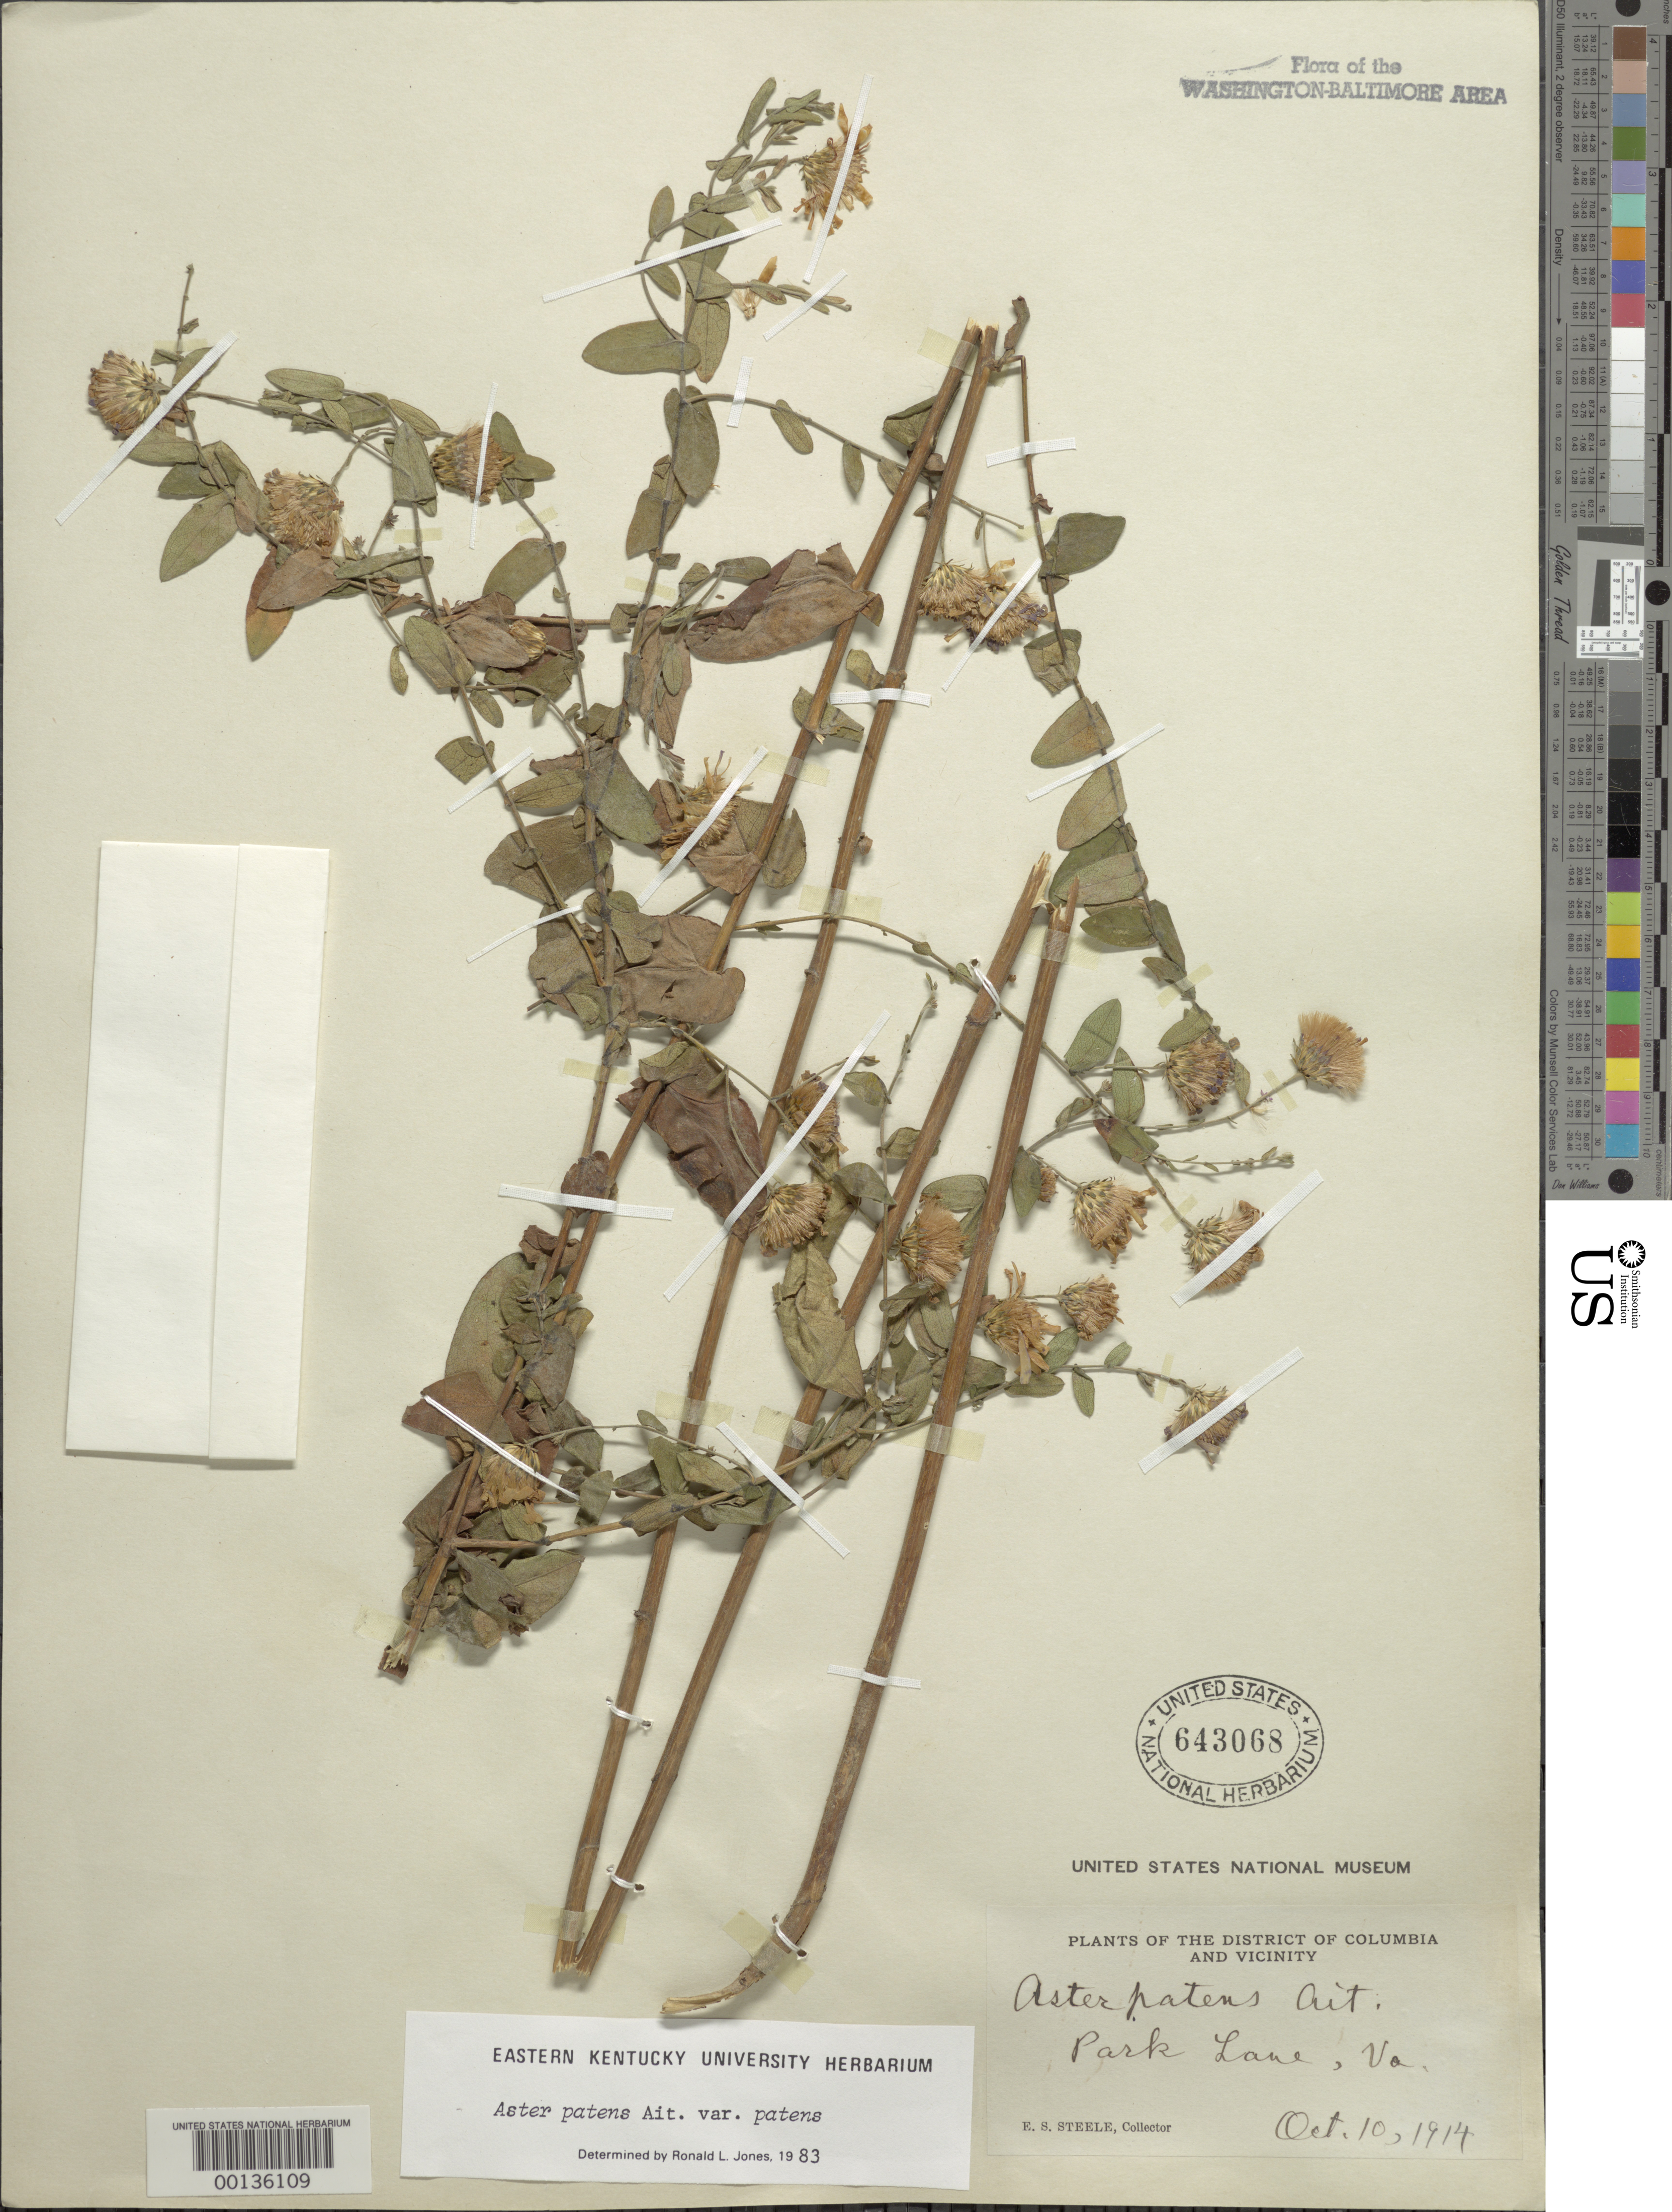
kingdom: Plantae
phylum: Tracheophyta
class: Magnoliopsida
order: Asterales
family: Asteraceae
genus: Symphyotrichum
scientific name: Symphyotrichum patens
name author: (Aiton) G.L. Nesom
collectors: E. Steele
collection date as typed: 10 Oct 1914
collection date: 1914-10-10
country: United States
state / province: Virginia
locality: Park Lane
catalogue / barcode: US 643068